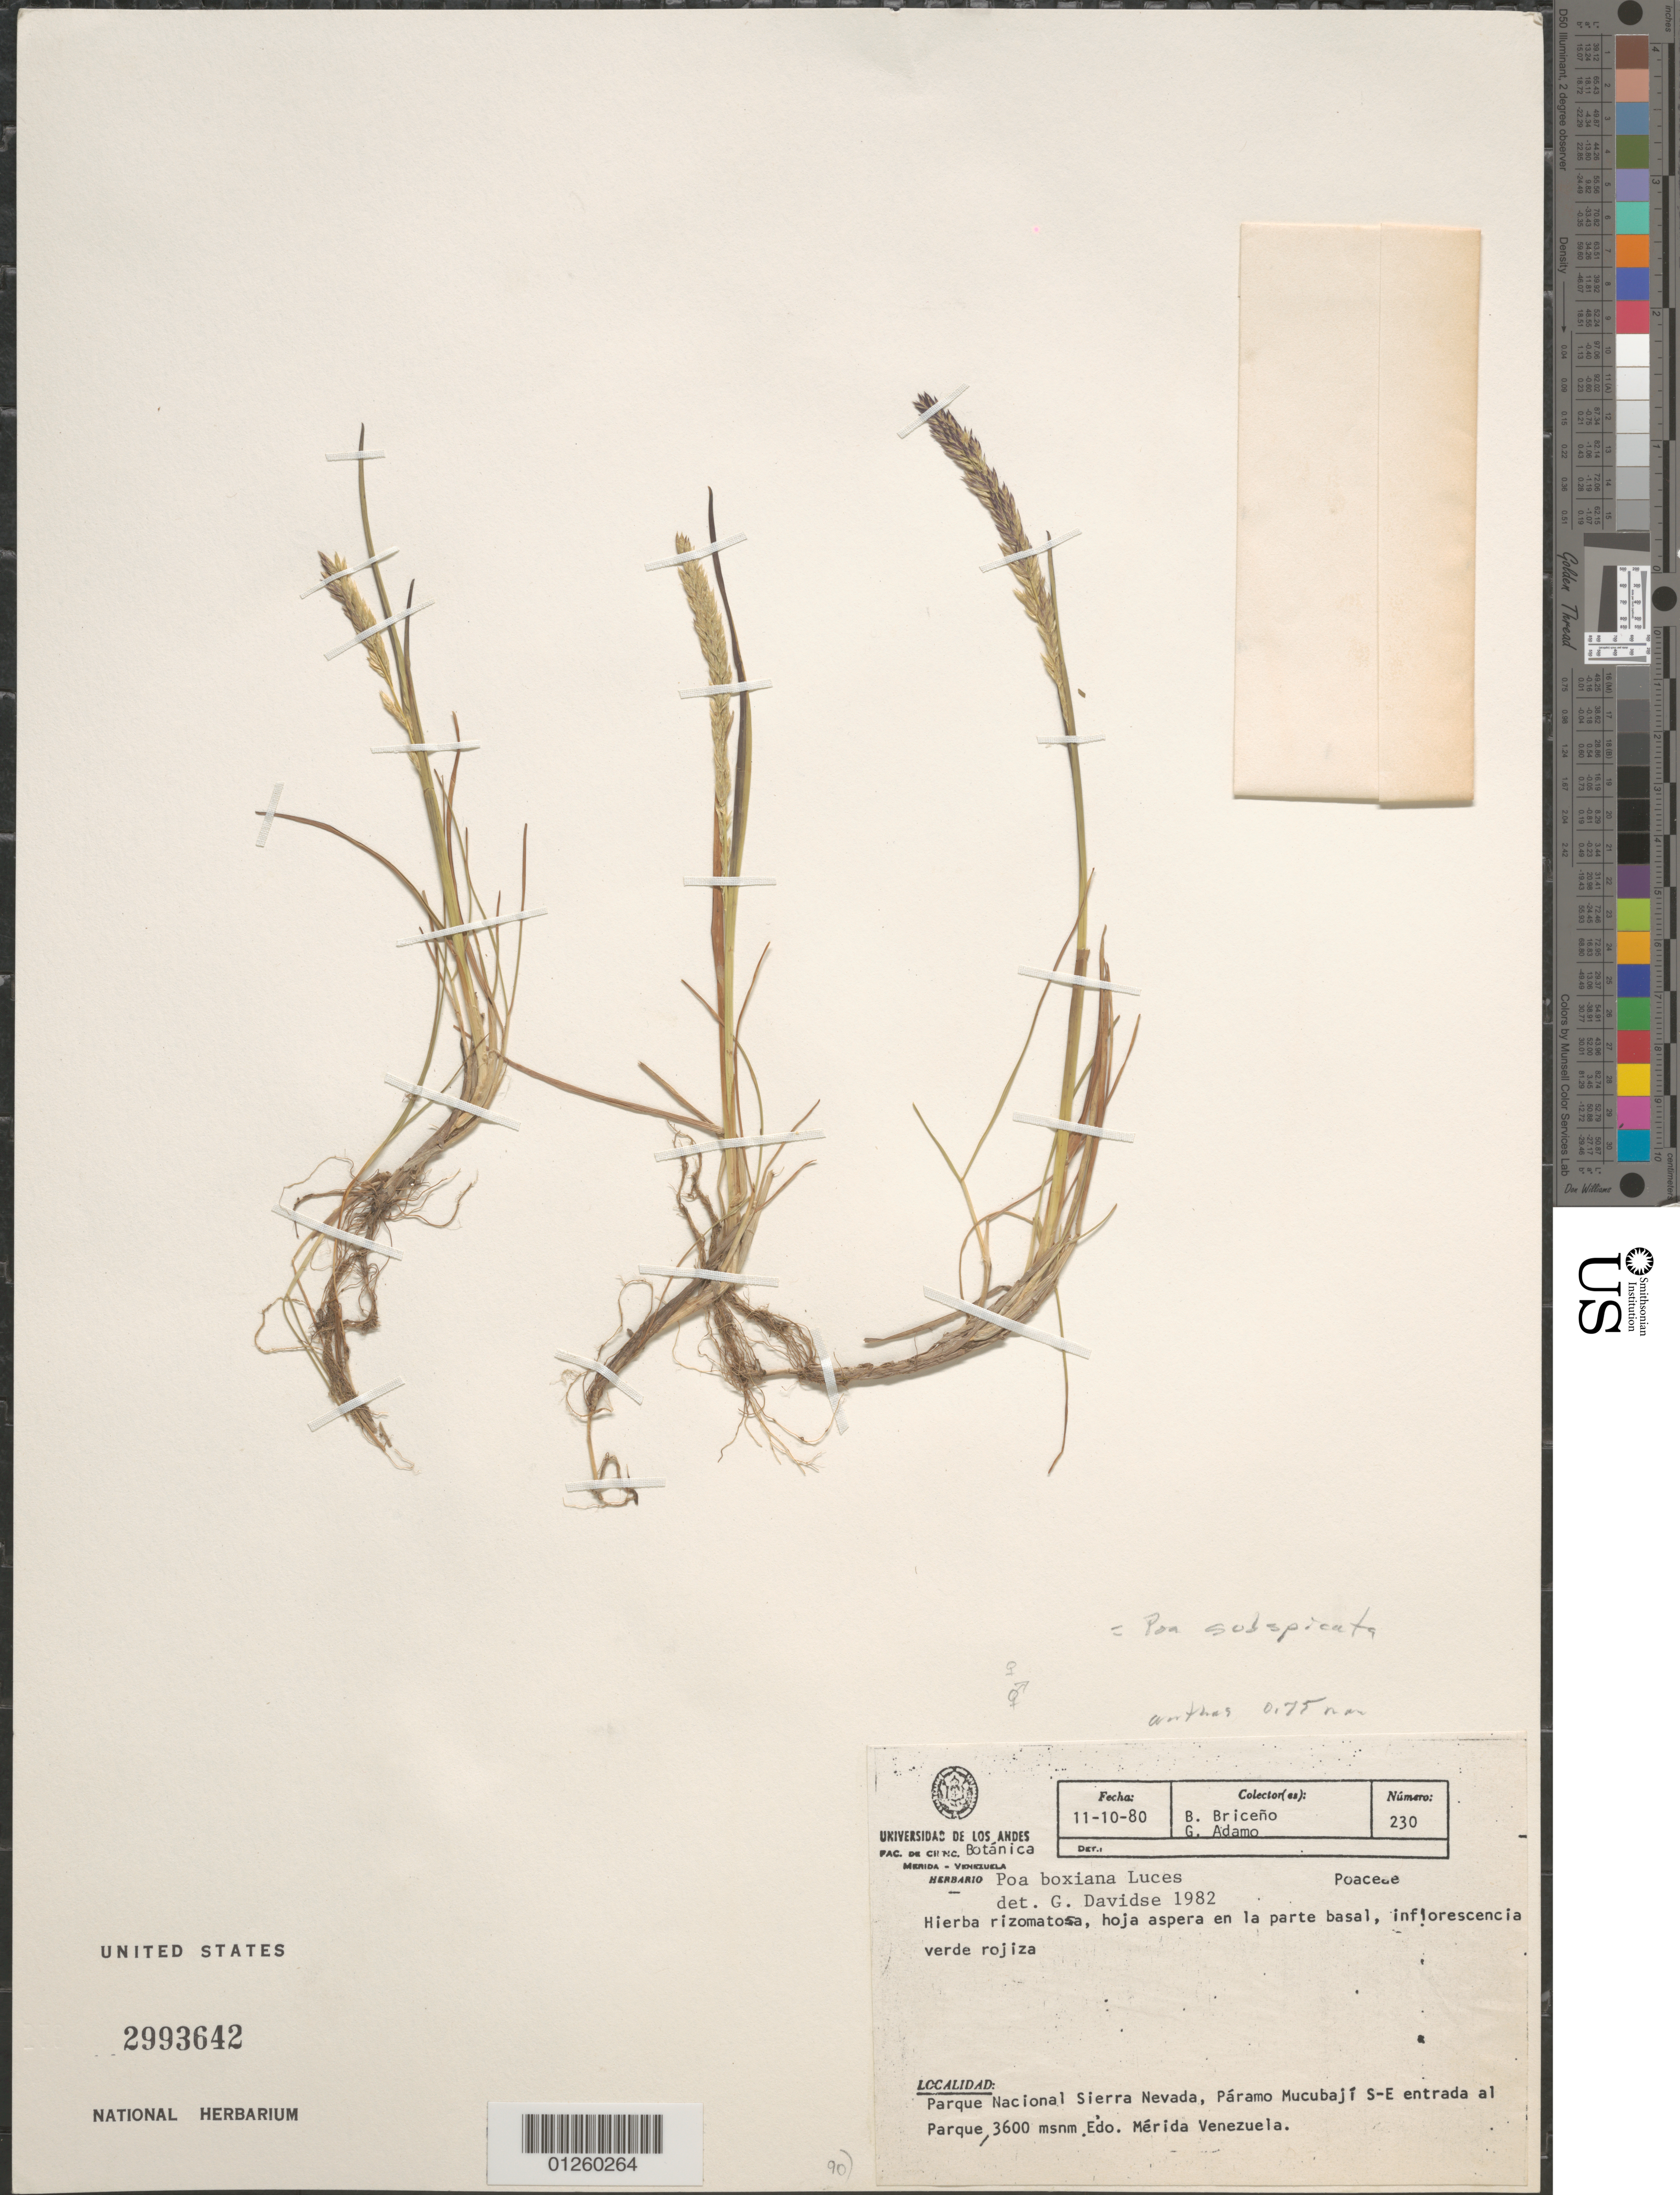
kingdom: Plantae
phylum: Tracheophyta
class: Liliopsida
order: Poales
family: Poaceae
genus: Poa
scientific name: Poa subspicata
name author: (J. Presl) Kunth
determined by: Soreng, Robert J., Research Associate (BOT), Smithsonian Institution - National Museum of Natural History (UNITED STATES)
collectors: B. Briceño & G. Adamo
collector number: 230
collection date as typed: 11-10-80 (format for Spanishl: day/month/year)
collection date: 1980-10-11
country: Venezuela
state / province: Mérida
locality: Parque Nacional Sierra Nevada, Paramo Mucubaji S-E entrada al Parque, Edo. Merida, Venezuela.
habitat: Hierba rizomatosa, hoja aspera en la parte basal, inflorescencia verde rojiza.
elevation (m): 3600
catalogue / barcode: US 2993642